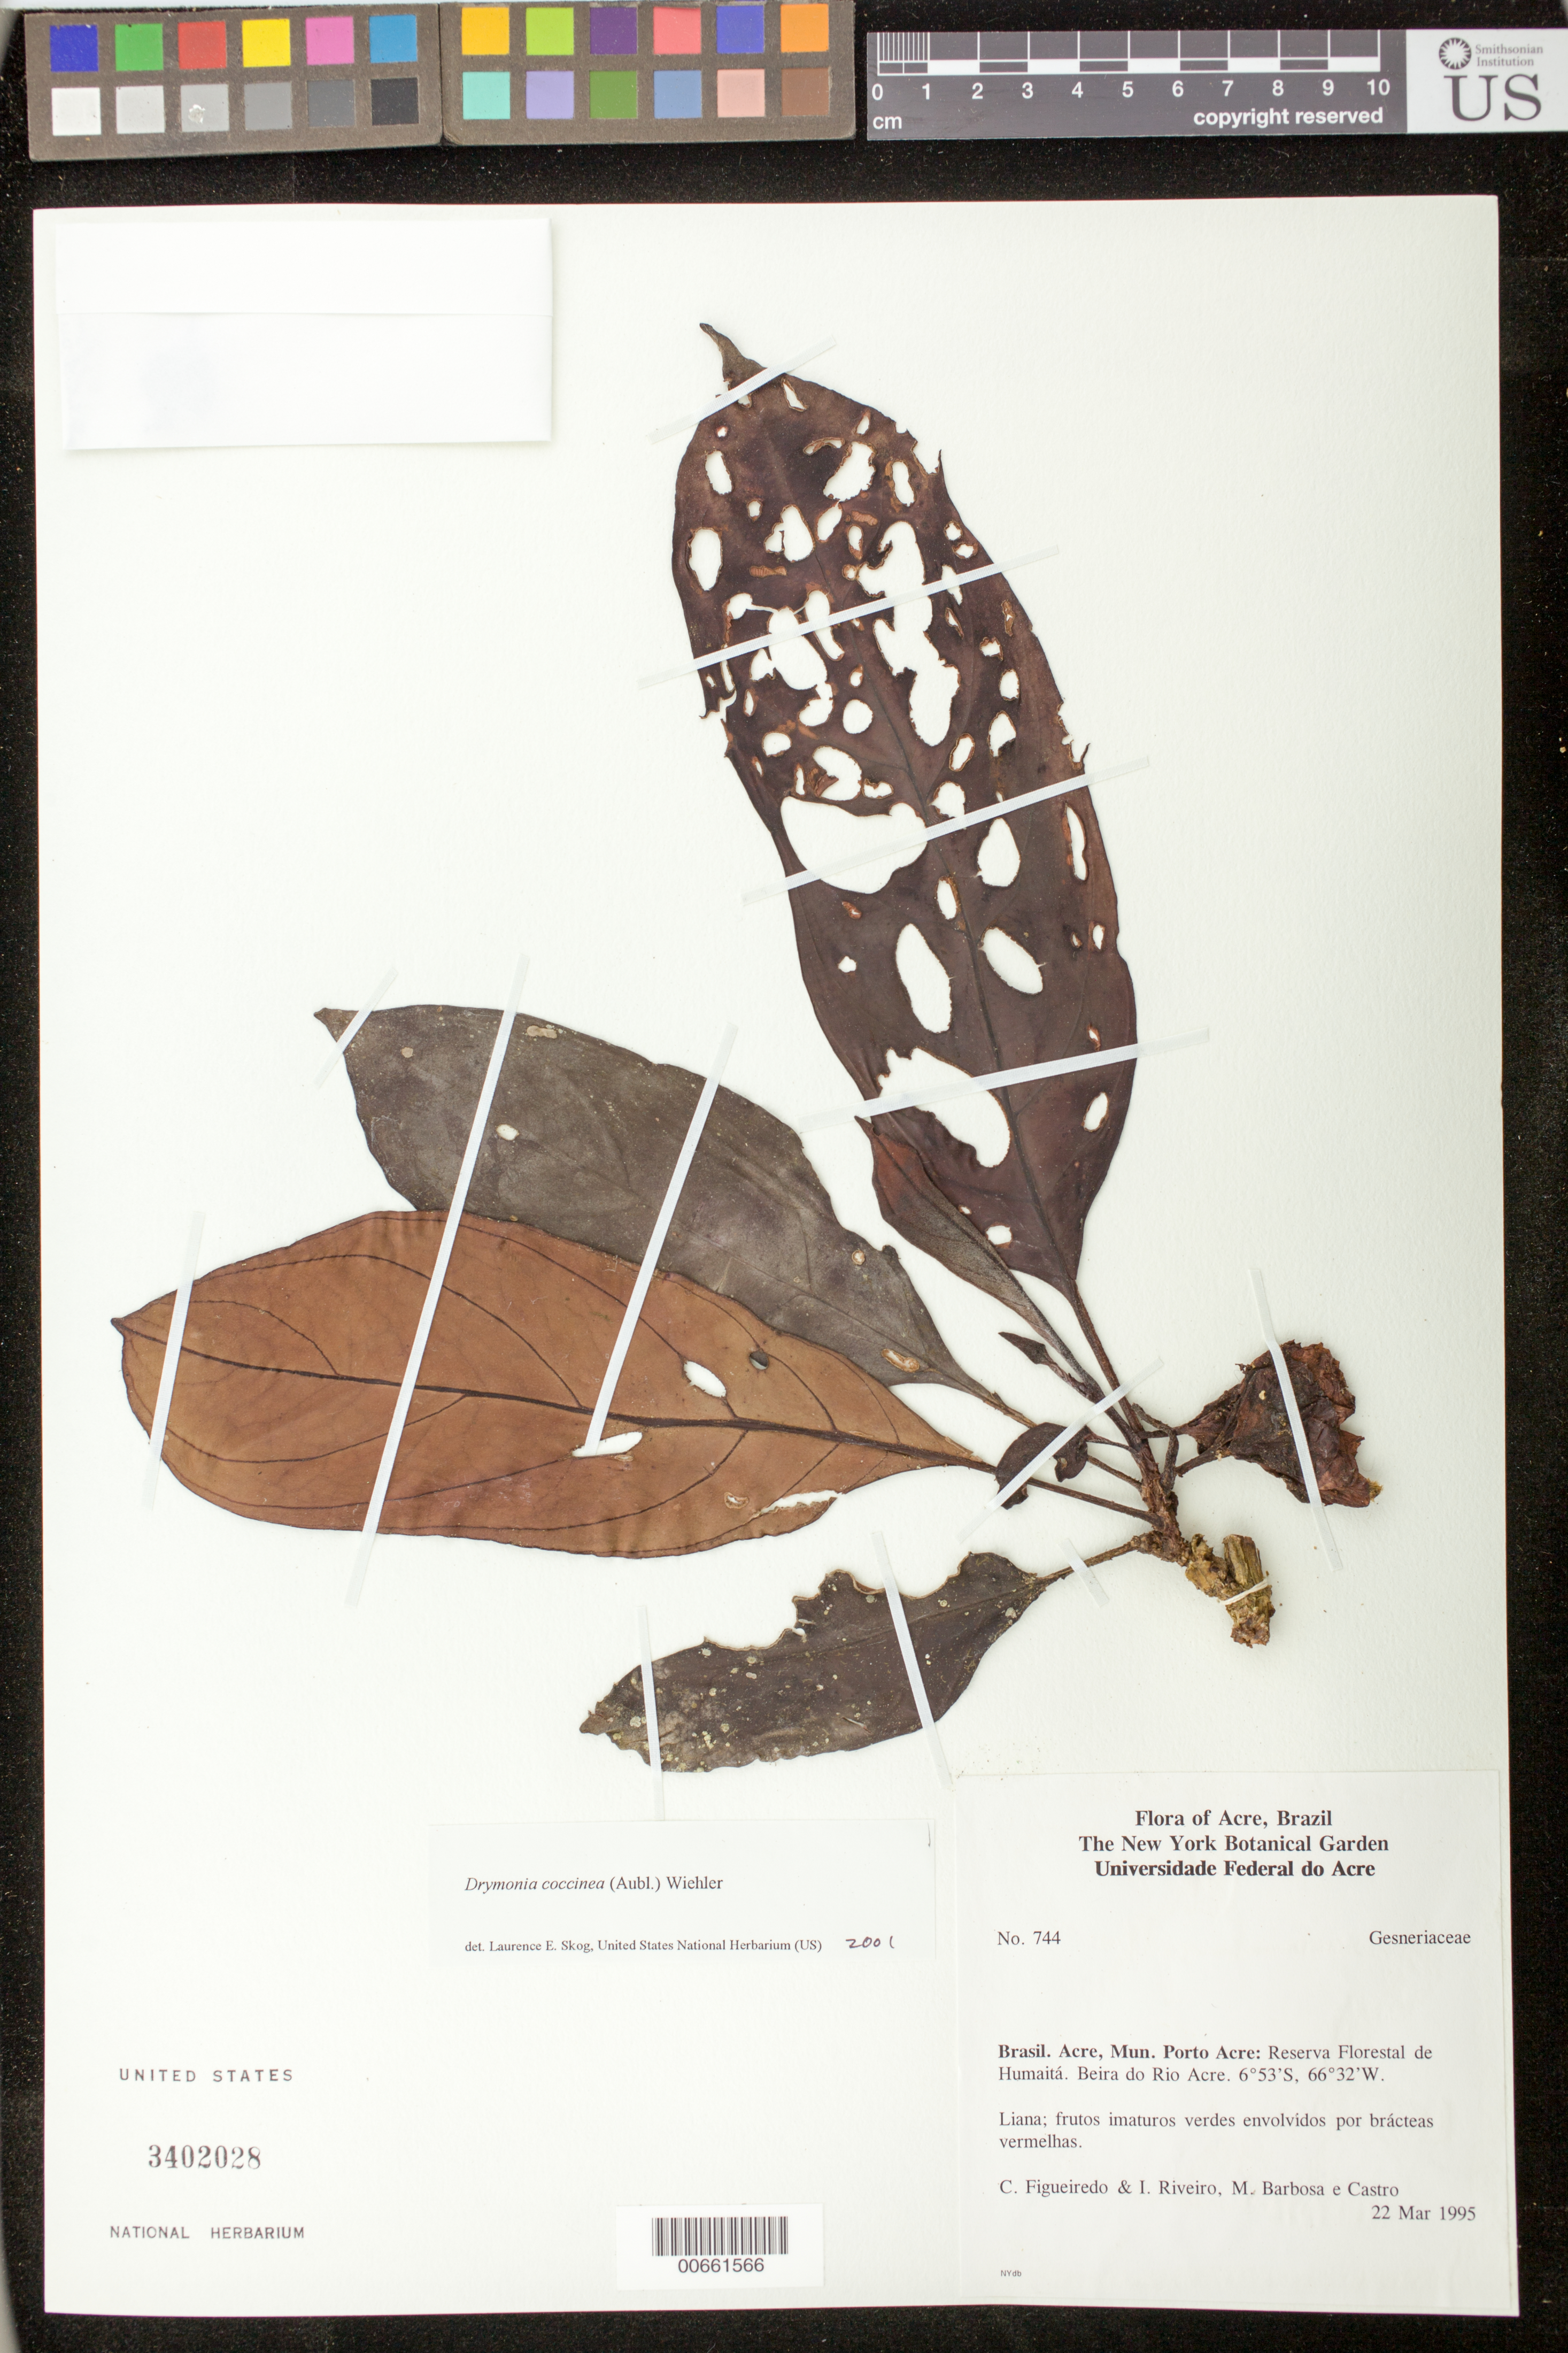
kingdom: Plantae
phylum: Tracheophyta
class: Magnoliopsida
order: Lamiales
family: Gesneriaceae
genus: Drymonia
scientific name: Drymonia coccinea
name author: (Aubl.) Wiehler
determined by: Skog, Laurence E.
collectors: C. Figueiredo, I. Riveiro, M. R. V. Barbosa & -. Castro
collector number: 744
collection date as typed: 22 Mar 1995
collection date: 1995-03-22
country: Brazil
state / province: Acre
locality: Mun. Porto Acre: Reserva Florestal de Humaitá, Beira do Rio Acre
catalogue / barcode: US 3402028